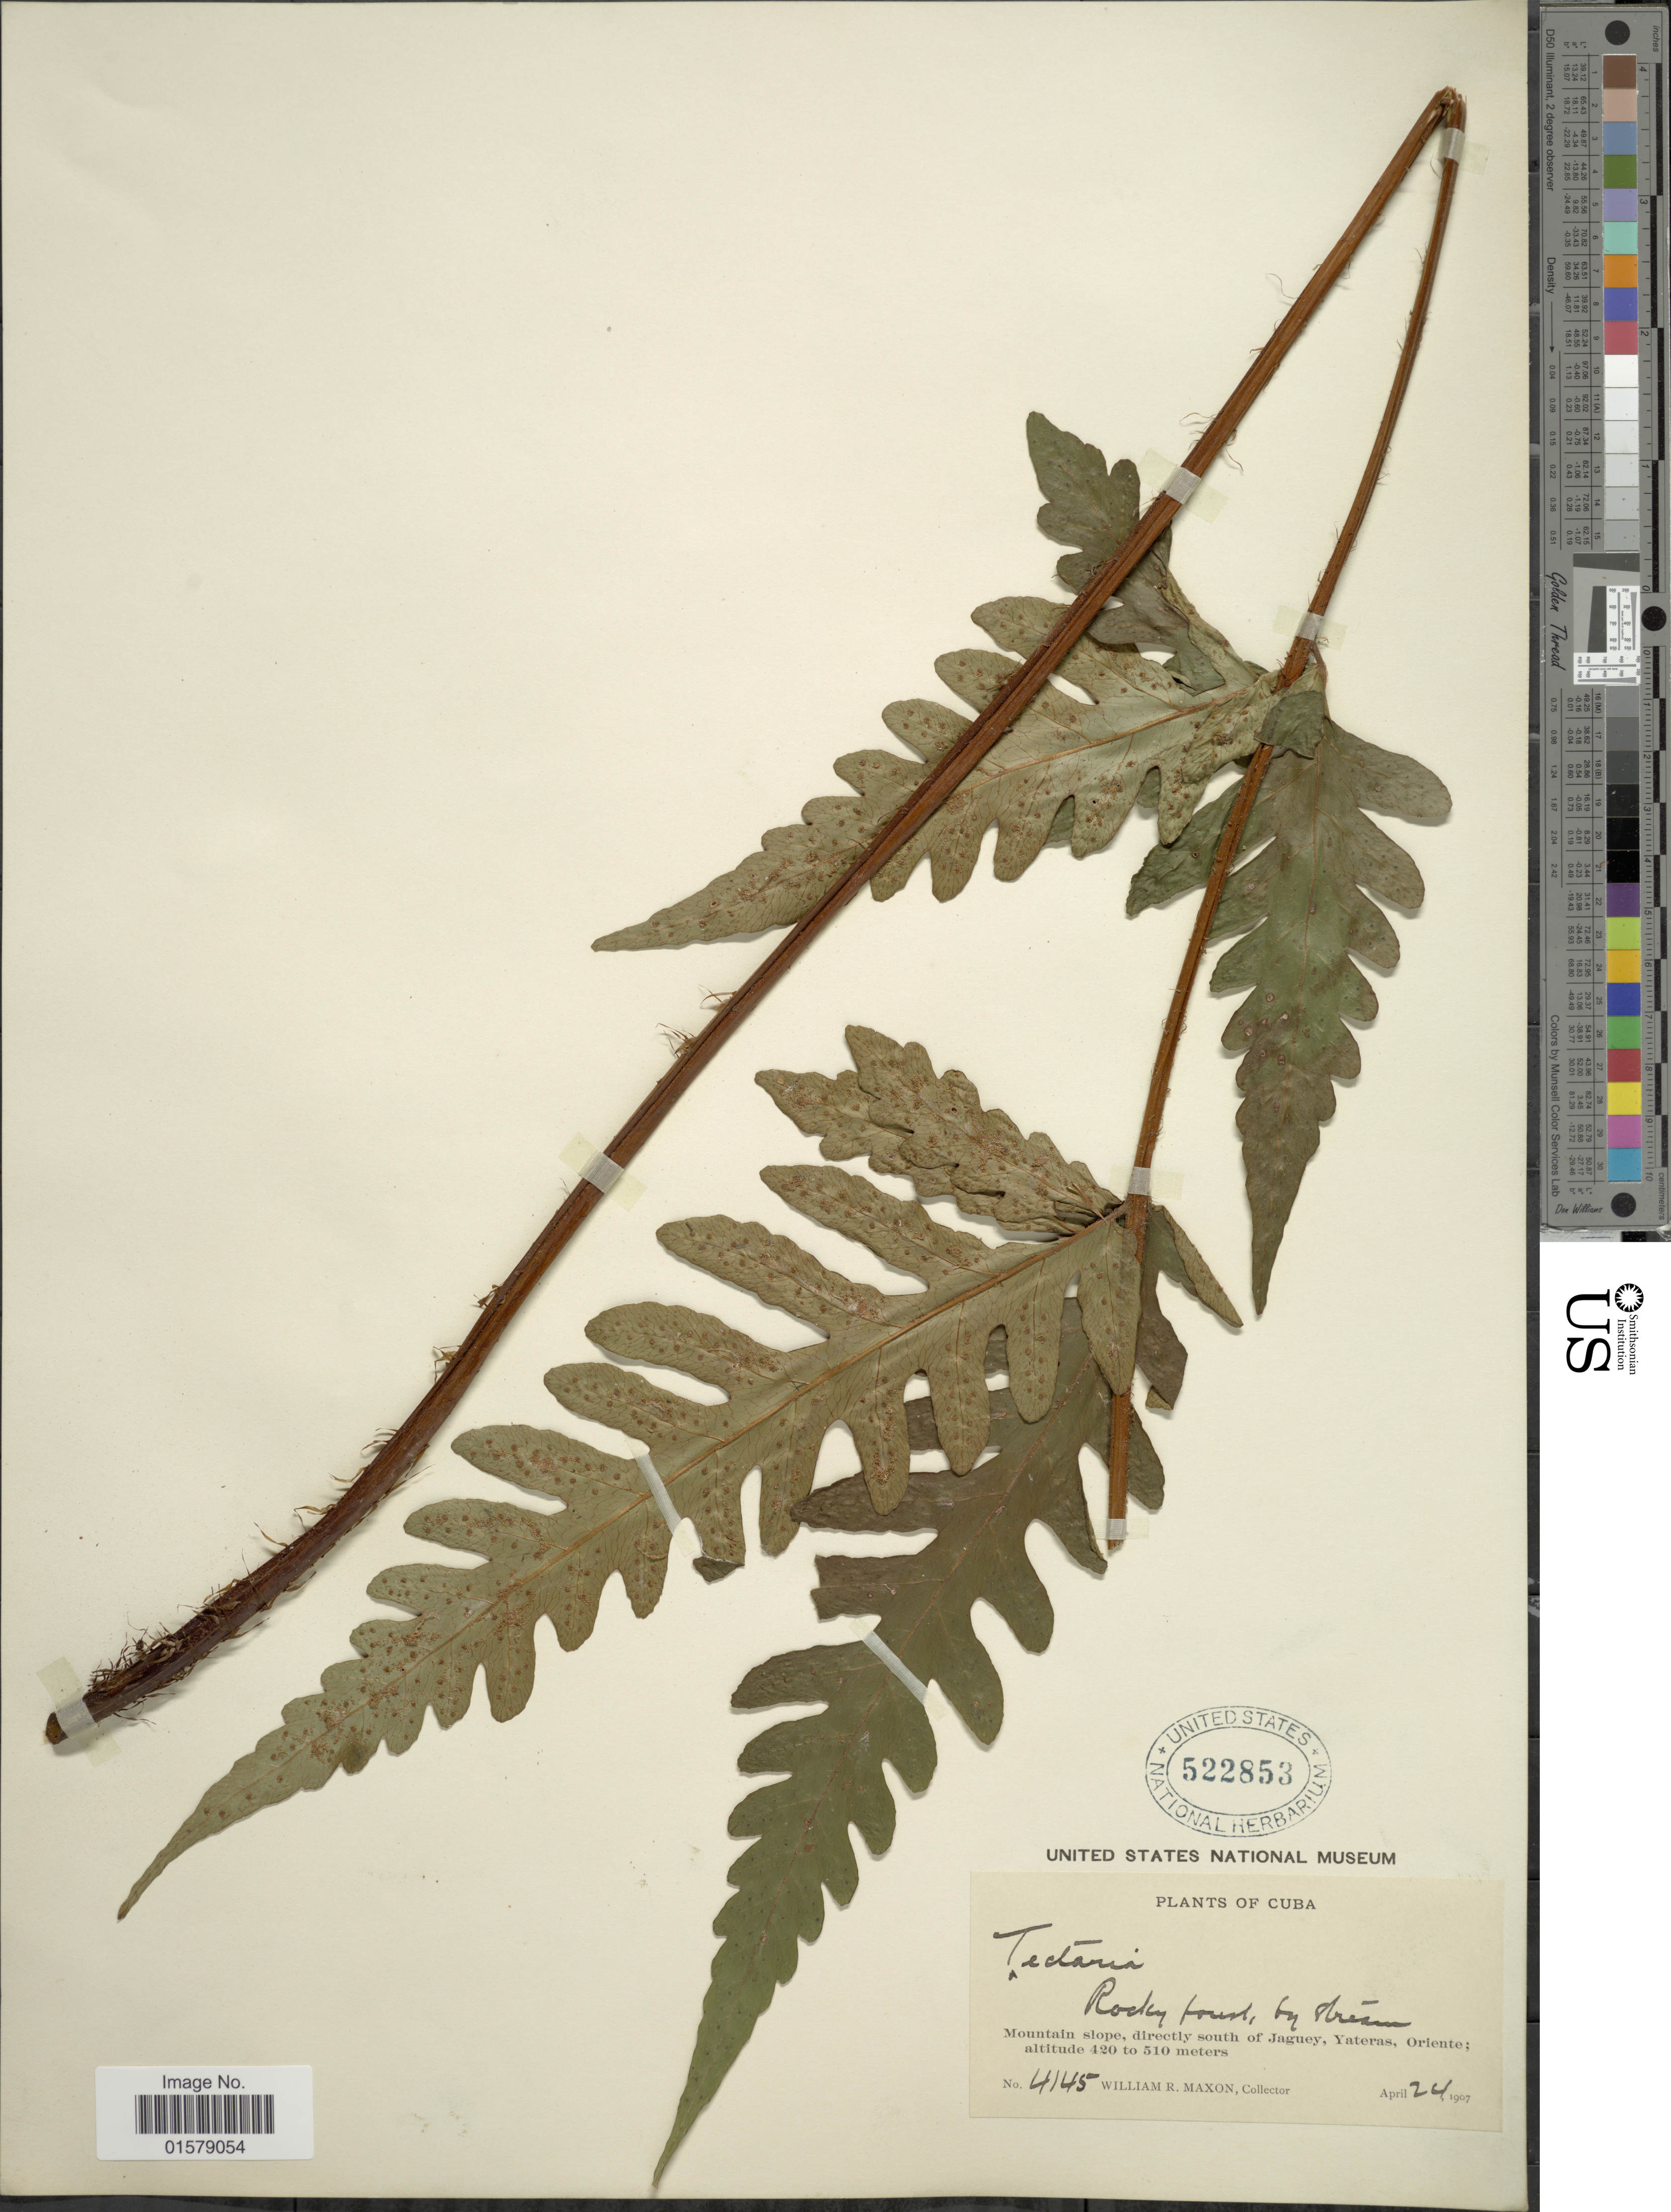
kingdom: Plantae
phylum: Tracheophyta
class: Polypodiopsida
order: Polypodiales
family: Tectariaceae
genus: Tectaria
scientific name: Tectaria cicutaria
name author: (L.) Copel.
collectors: W. R. Maxon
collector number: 4145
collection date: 1907-04-24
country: Cuba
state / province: Oriente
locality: Mountain slope, directly south of Jageeuy, Yateras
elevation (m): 420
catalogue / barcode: US 522853